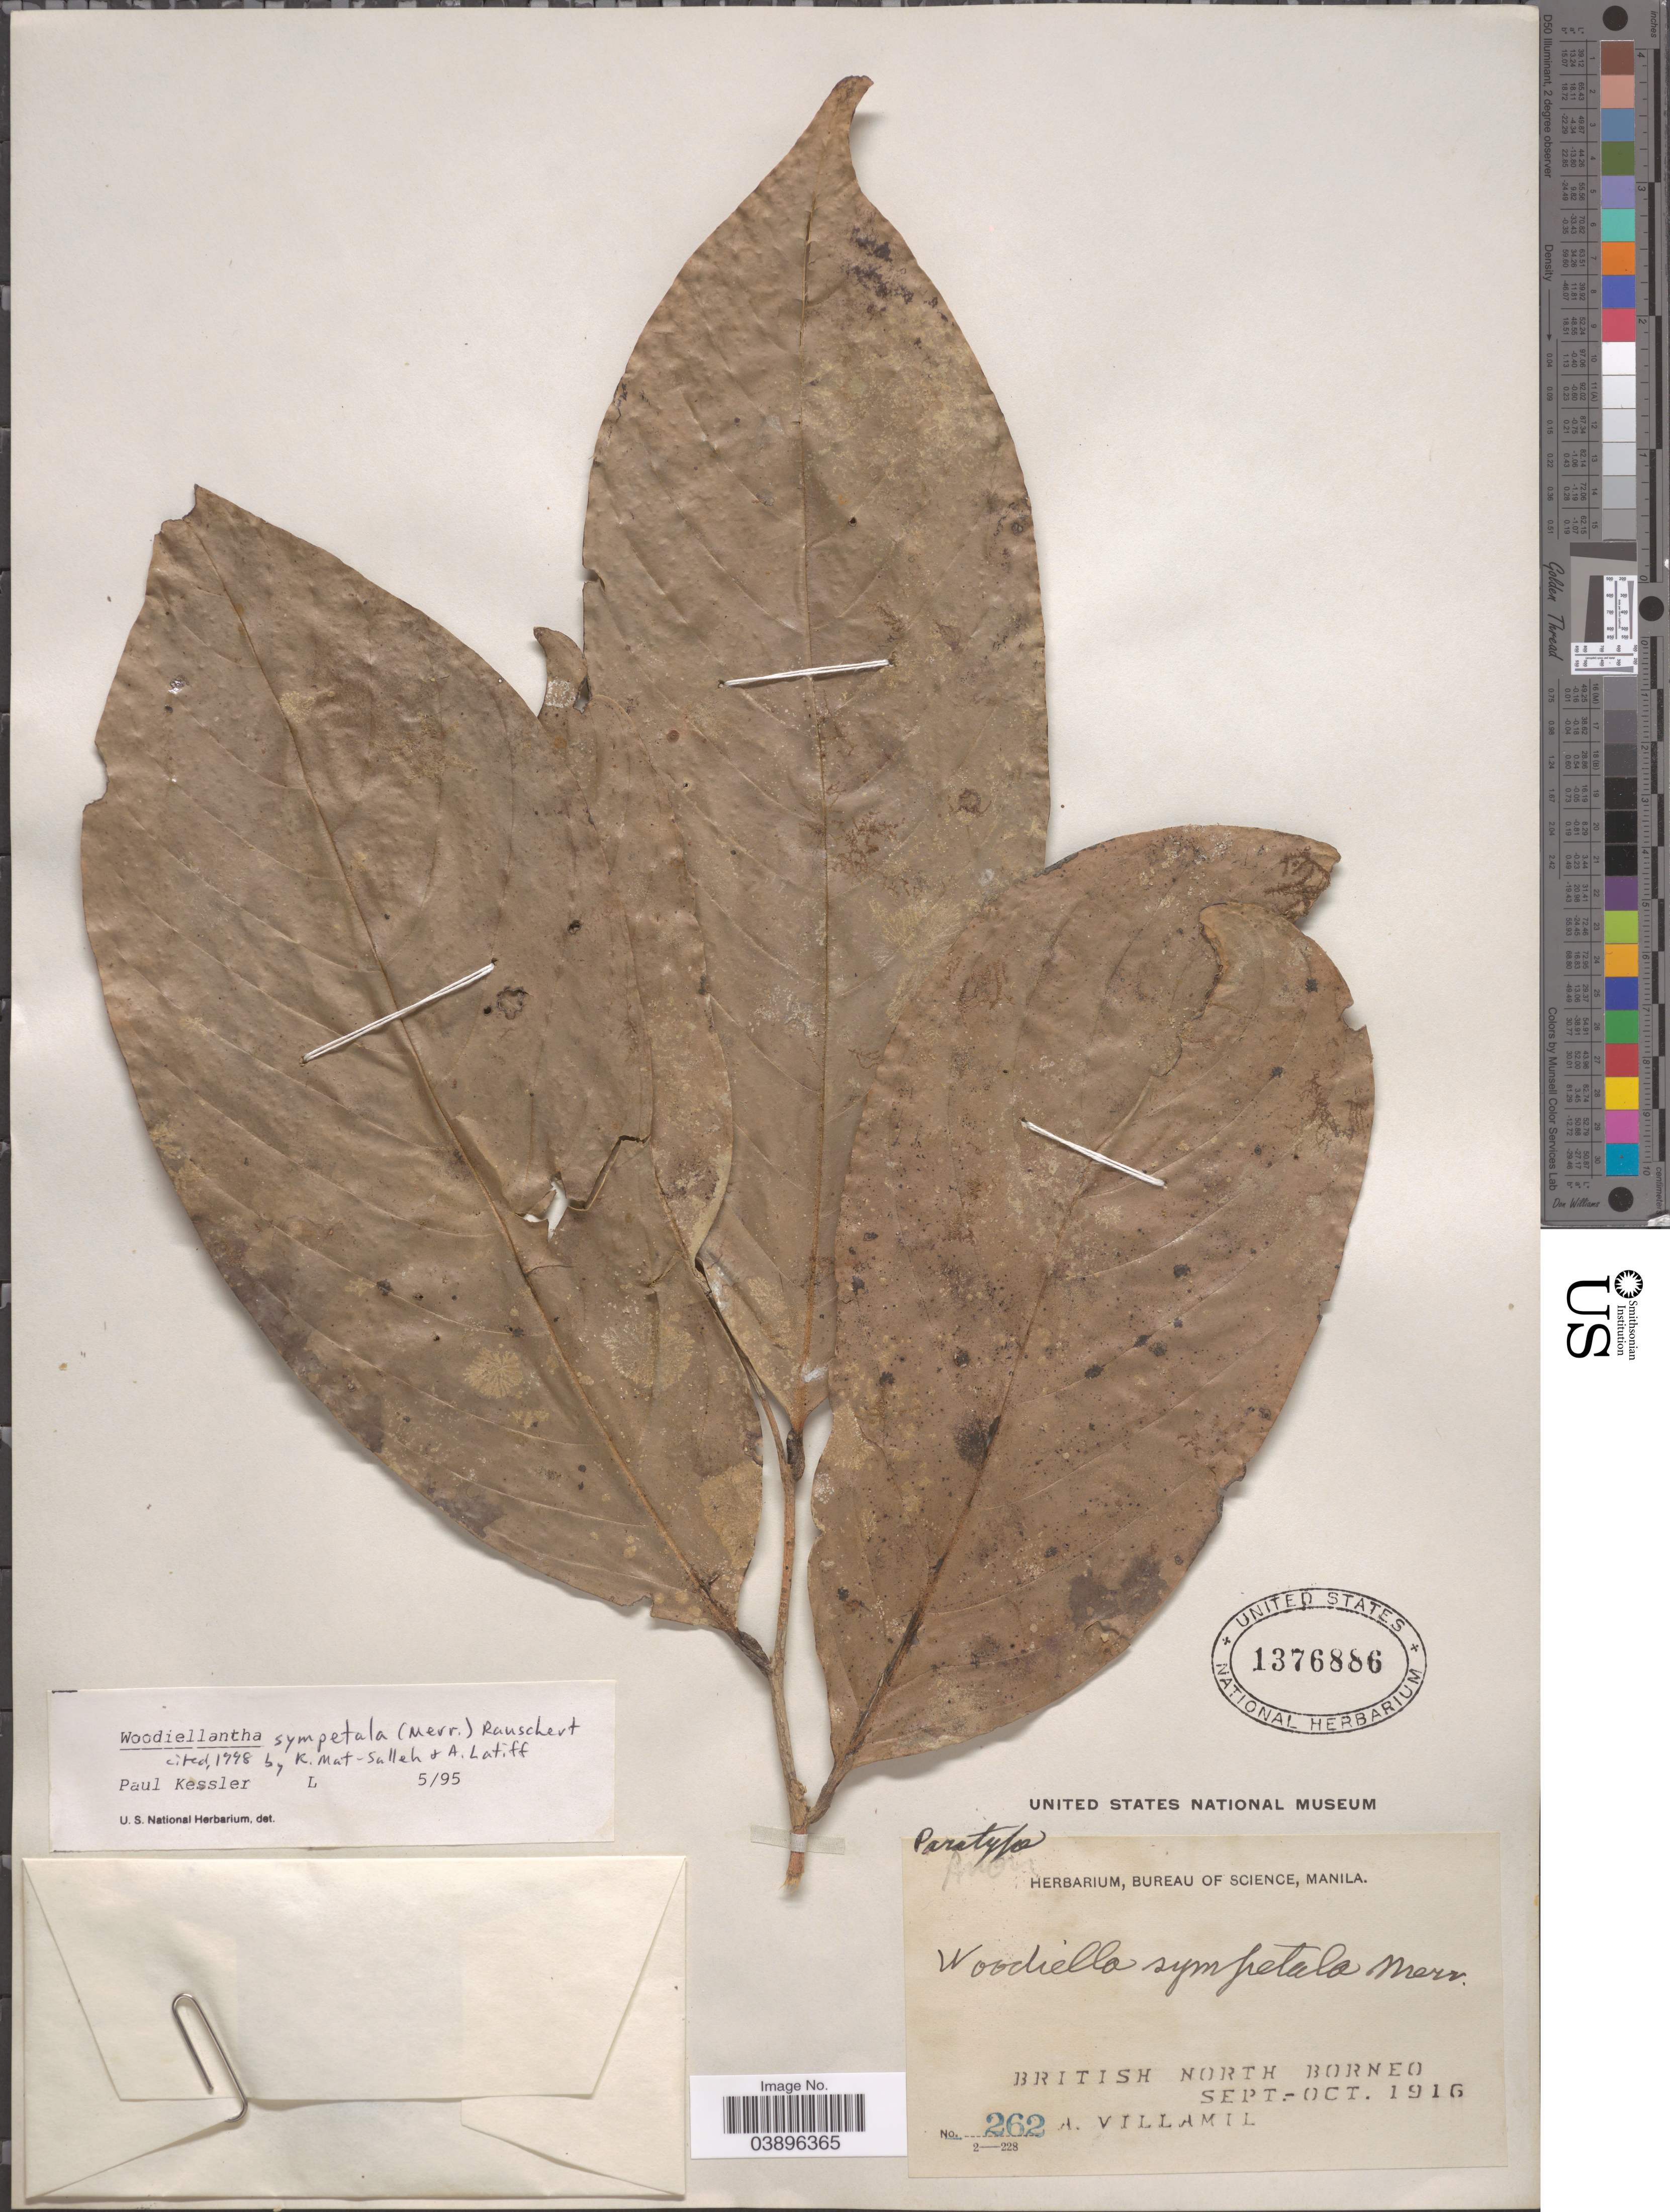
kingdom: Plantae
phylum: Tracheophyta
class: Magnoliopsida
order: Magnoliales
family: Annonaceae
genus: Monoon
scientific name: Monoon sympetalum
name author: (Merr.) B. Xue & R.M.K. Saunders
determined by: Strong, Mark T., (BOT), Smithsonian Institution - National Museum of Natural History (UNITED STATES)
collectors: A. Villamil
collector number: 262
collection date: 1916-09/1916-10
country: Malaysia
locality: British North Borneo.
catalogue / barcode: US 1376886